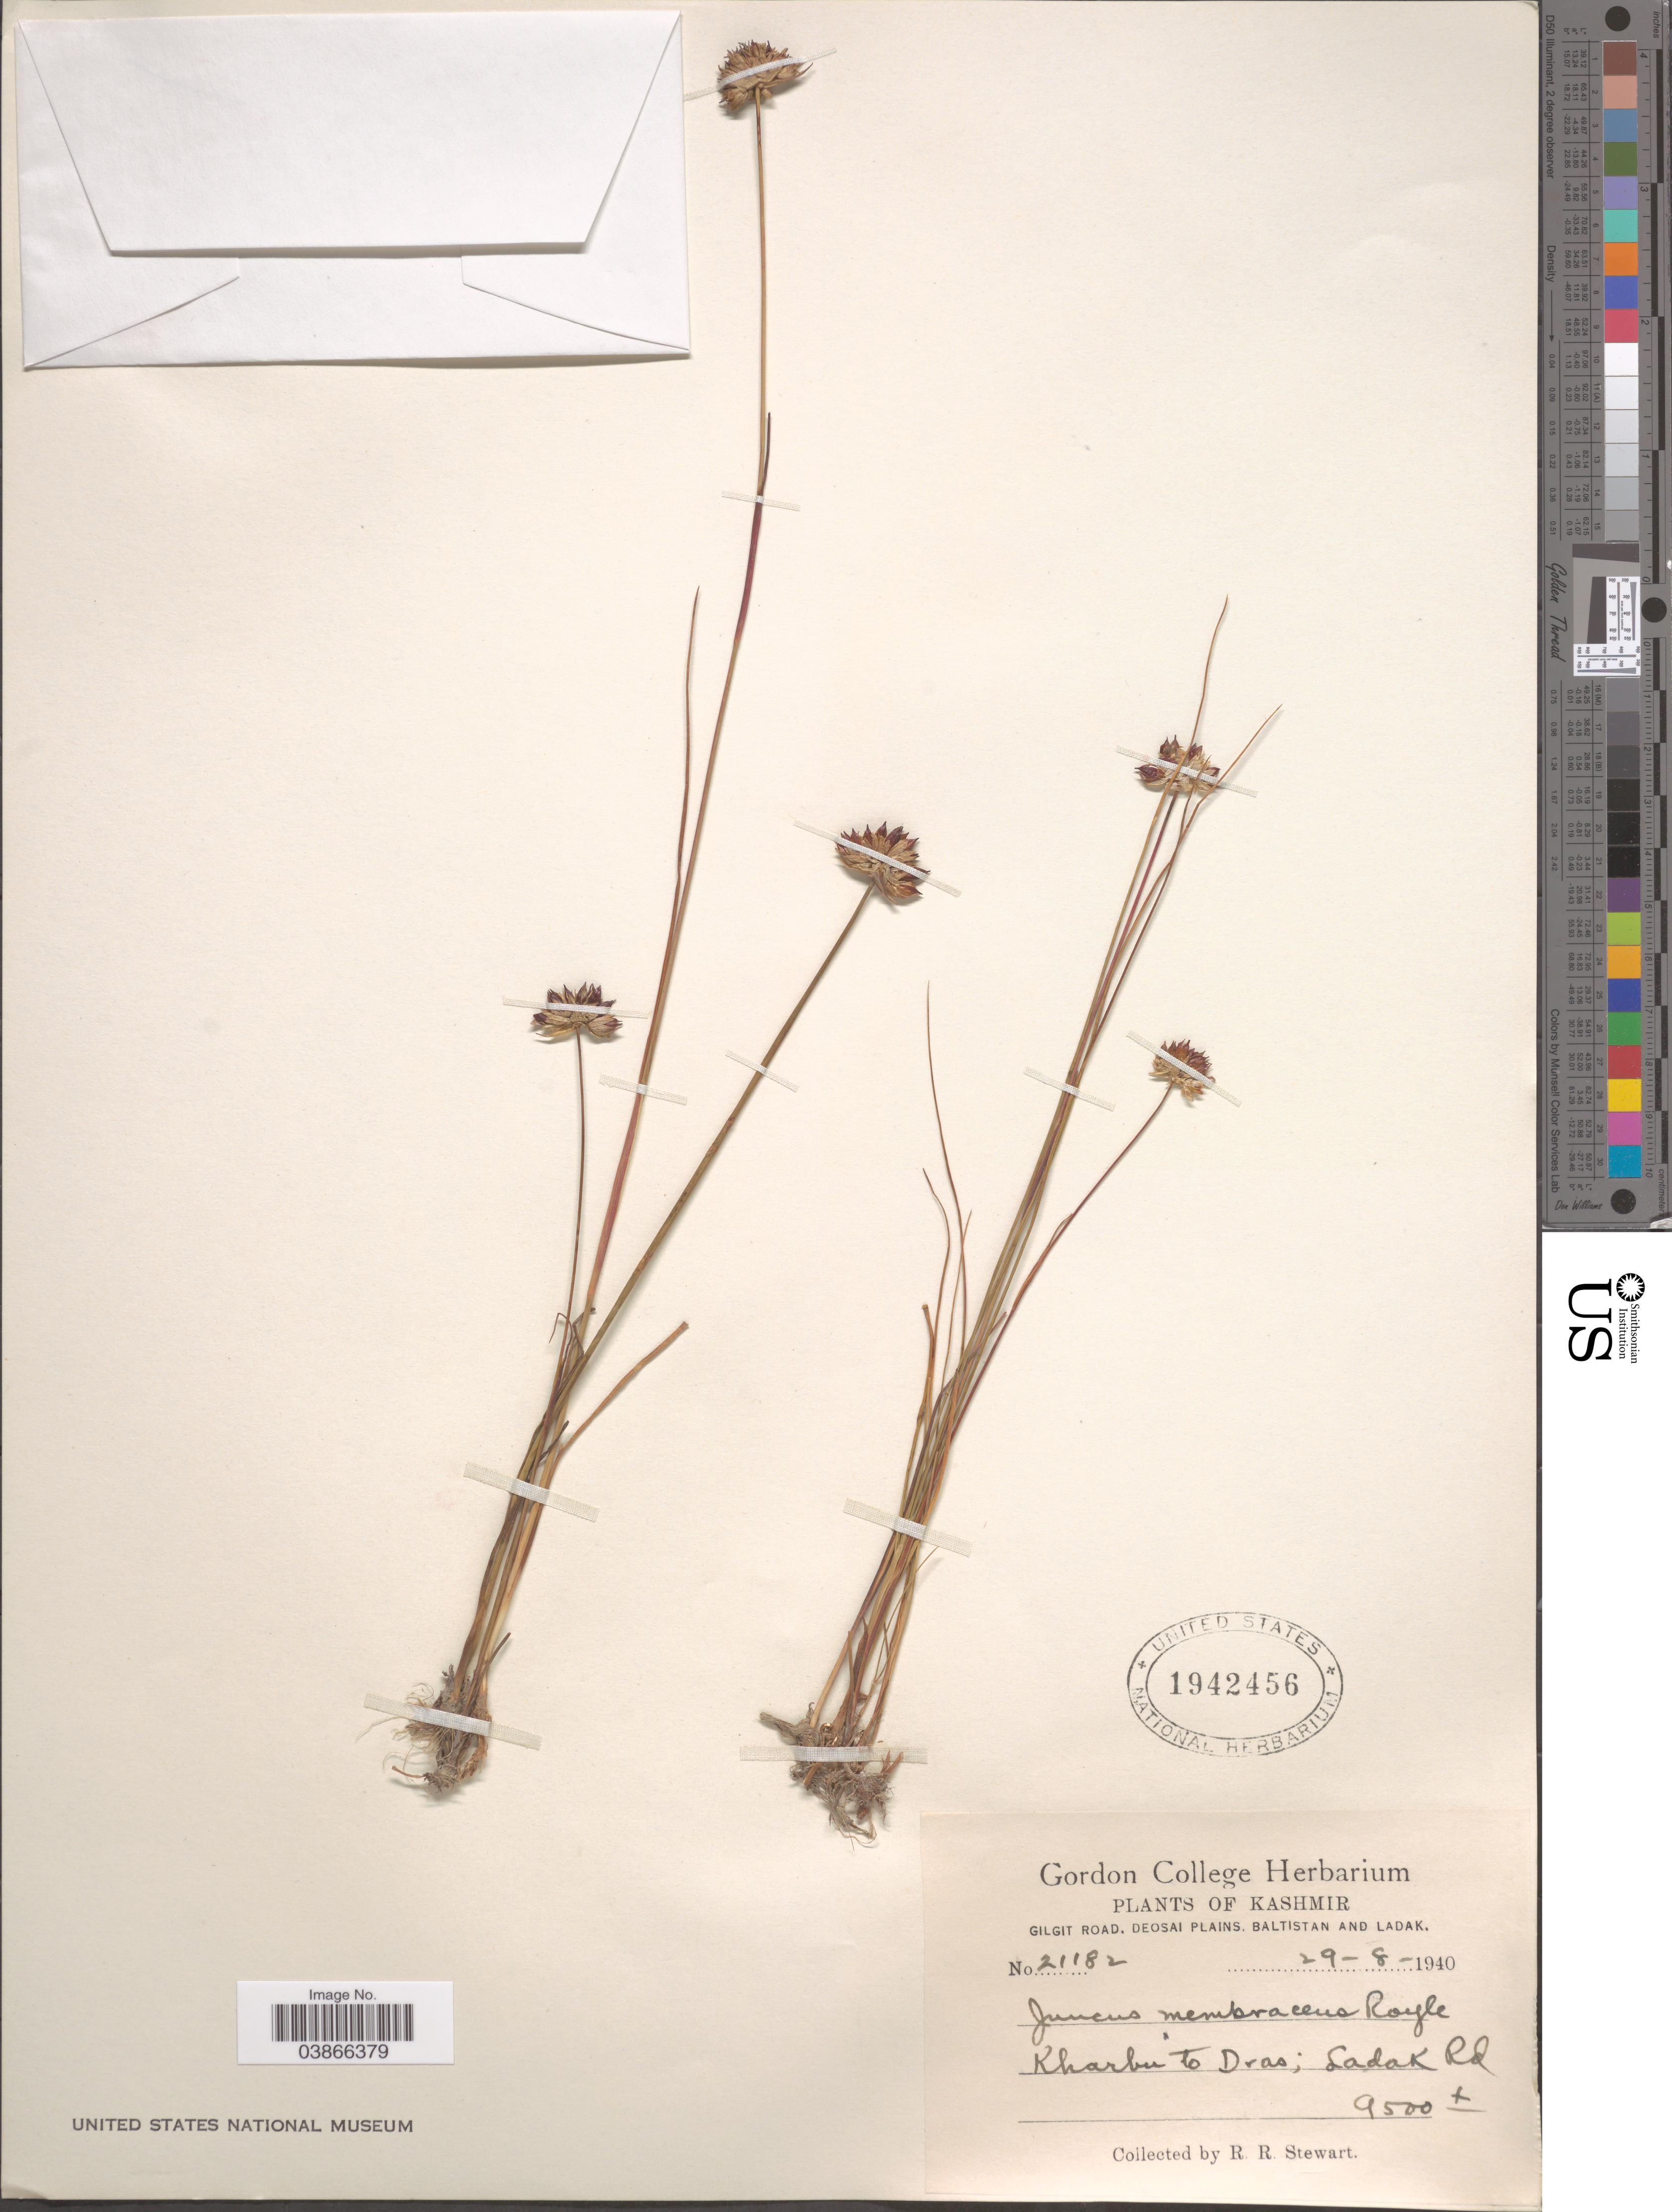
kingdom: Plantae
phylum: Tracheophyta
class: Liliopsida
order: Poales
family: Juncaceae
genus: Juncus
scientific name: Juncus membranaceus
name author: Royle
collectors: R. Stewart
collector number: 21182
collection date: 1940-08-29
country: India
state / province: Ladakh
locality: Kashmir. Gilgit Road, Deosai Plains, Baltistan and Ladak. Kharbu to Dras; Ladak Rd.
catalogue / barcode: US 1942456